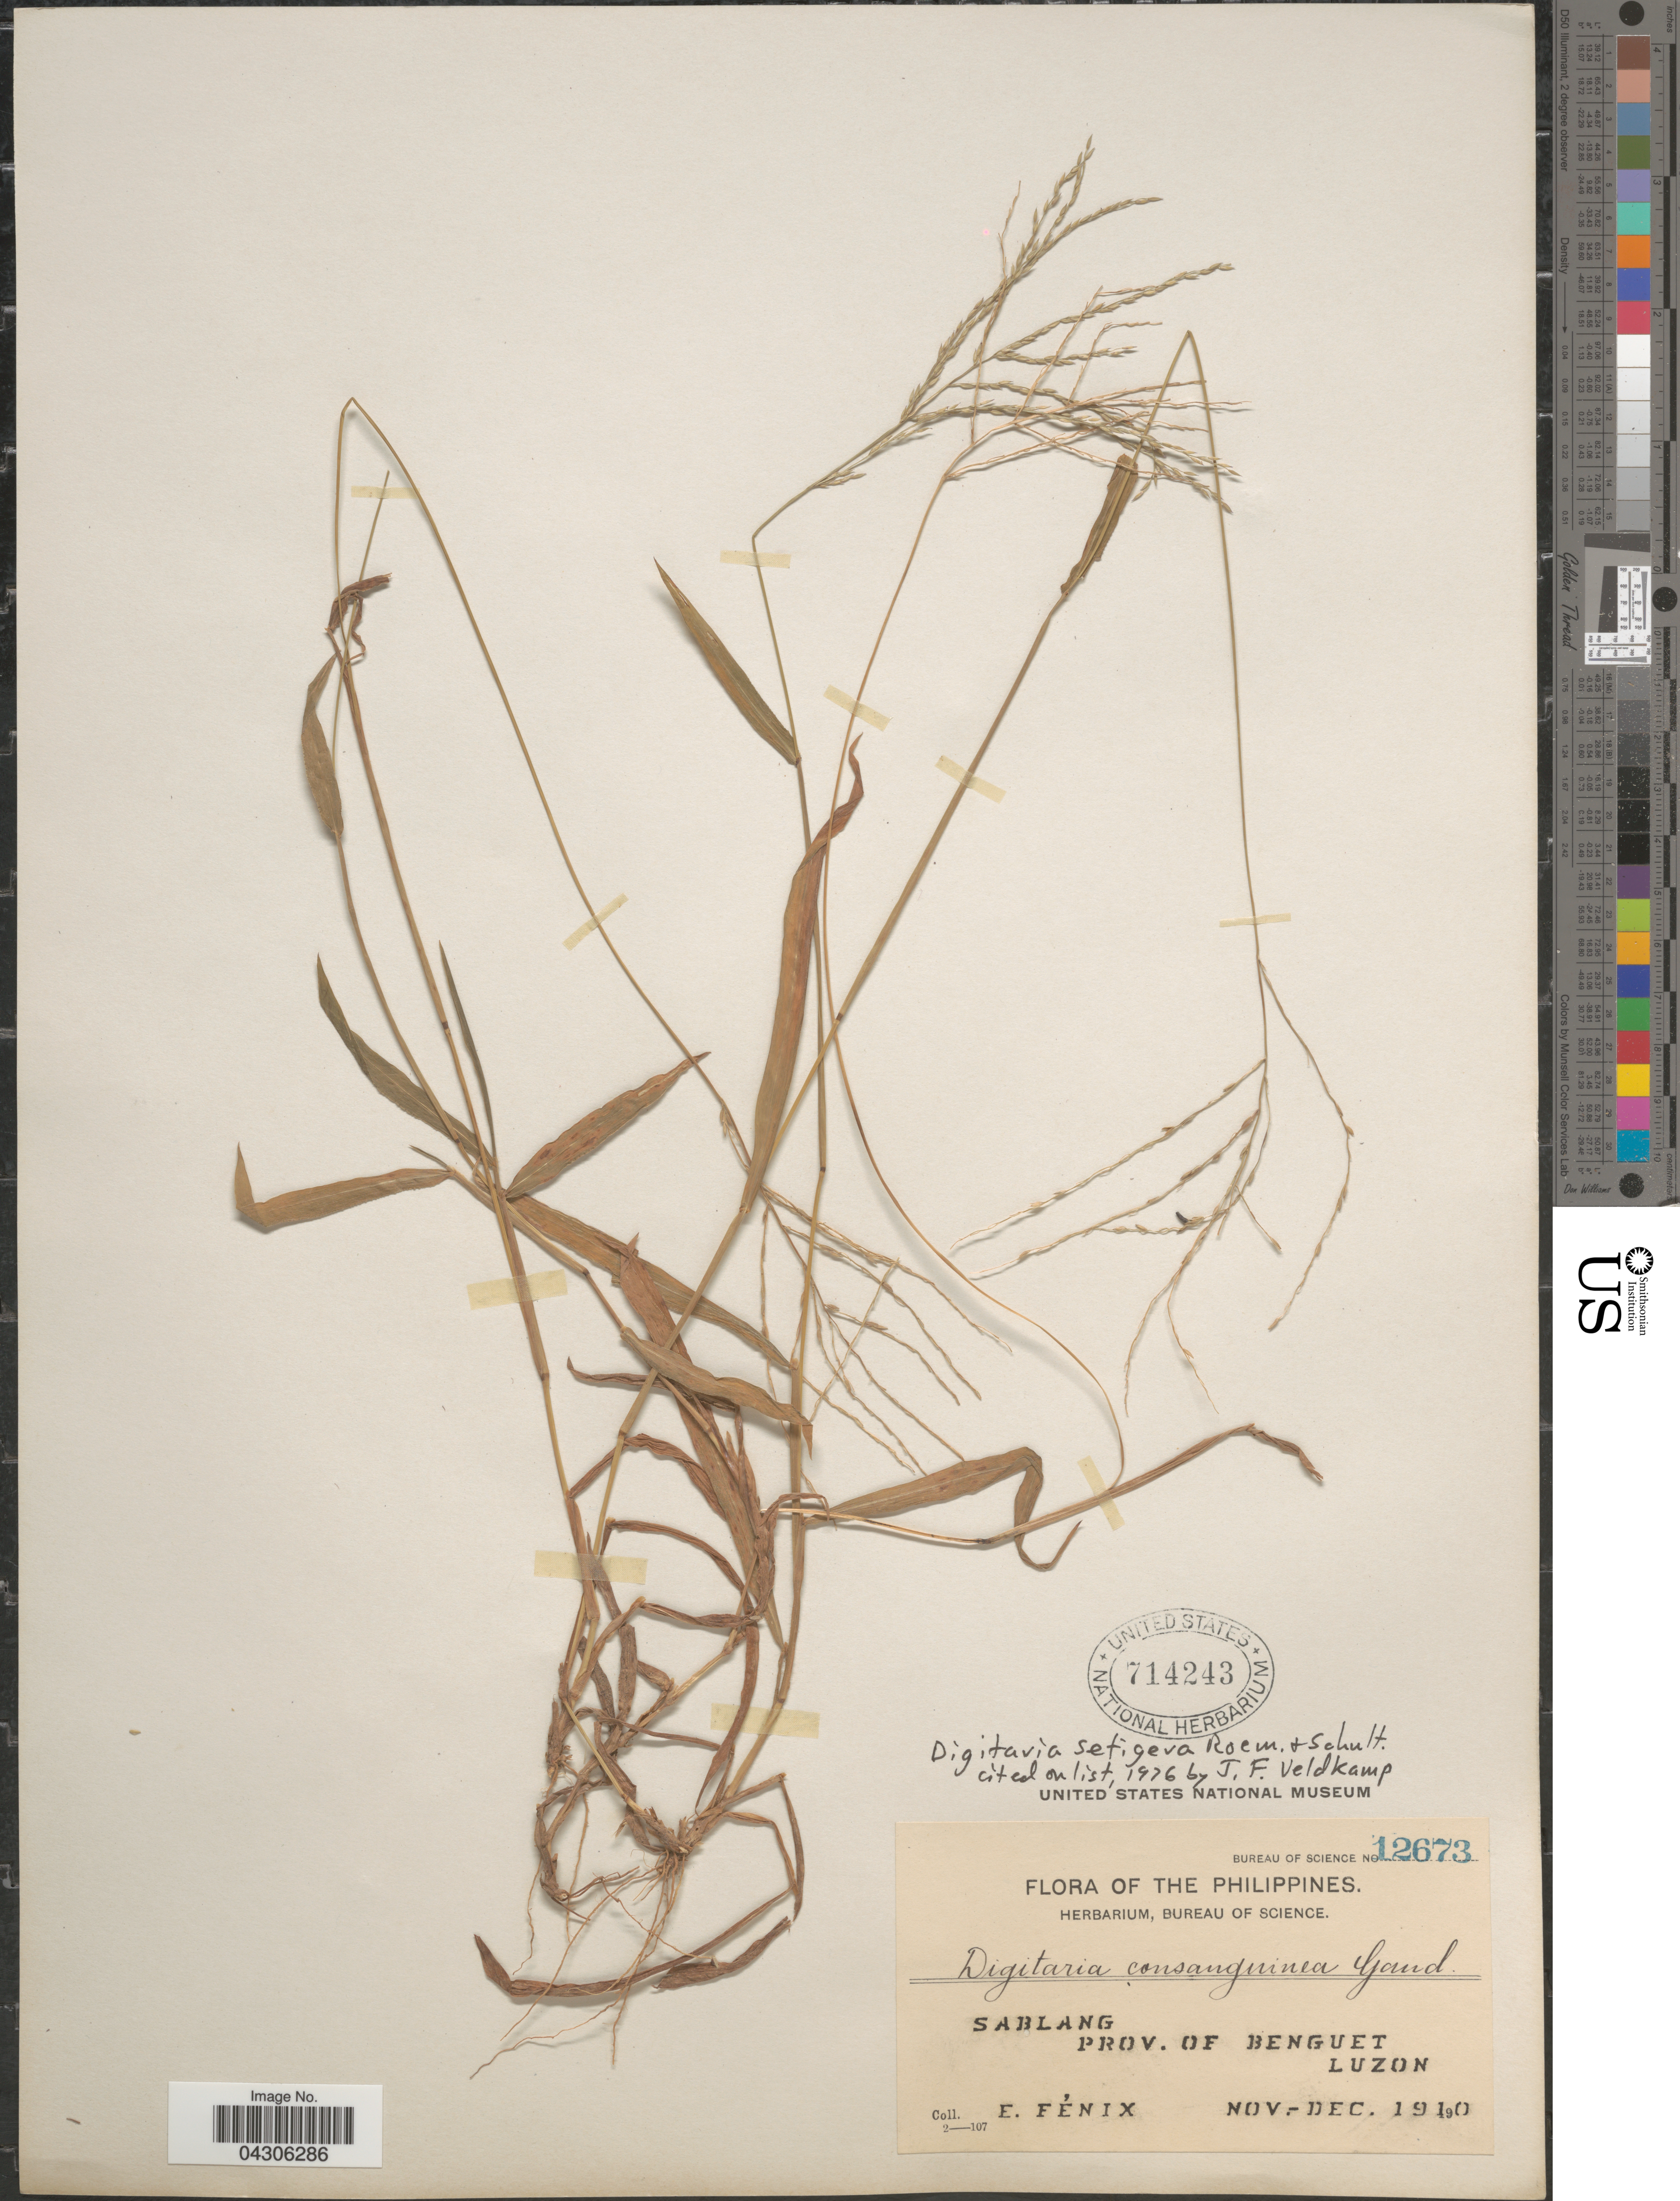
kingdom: Plantae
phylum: Tracheophyta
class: Liliopsida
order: Poales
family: Poaceae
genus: Digitaria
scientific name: Digitaria setigera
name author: Roth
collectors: E. Fénix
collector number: Bureau of Science 12673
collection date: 1910-11/1910-12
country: Philippines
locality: Sablang. Prov. of Benguet. Luzon.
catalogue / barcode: US 714243